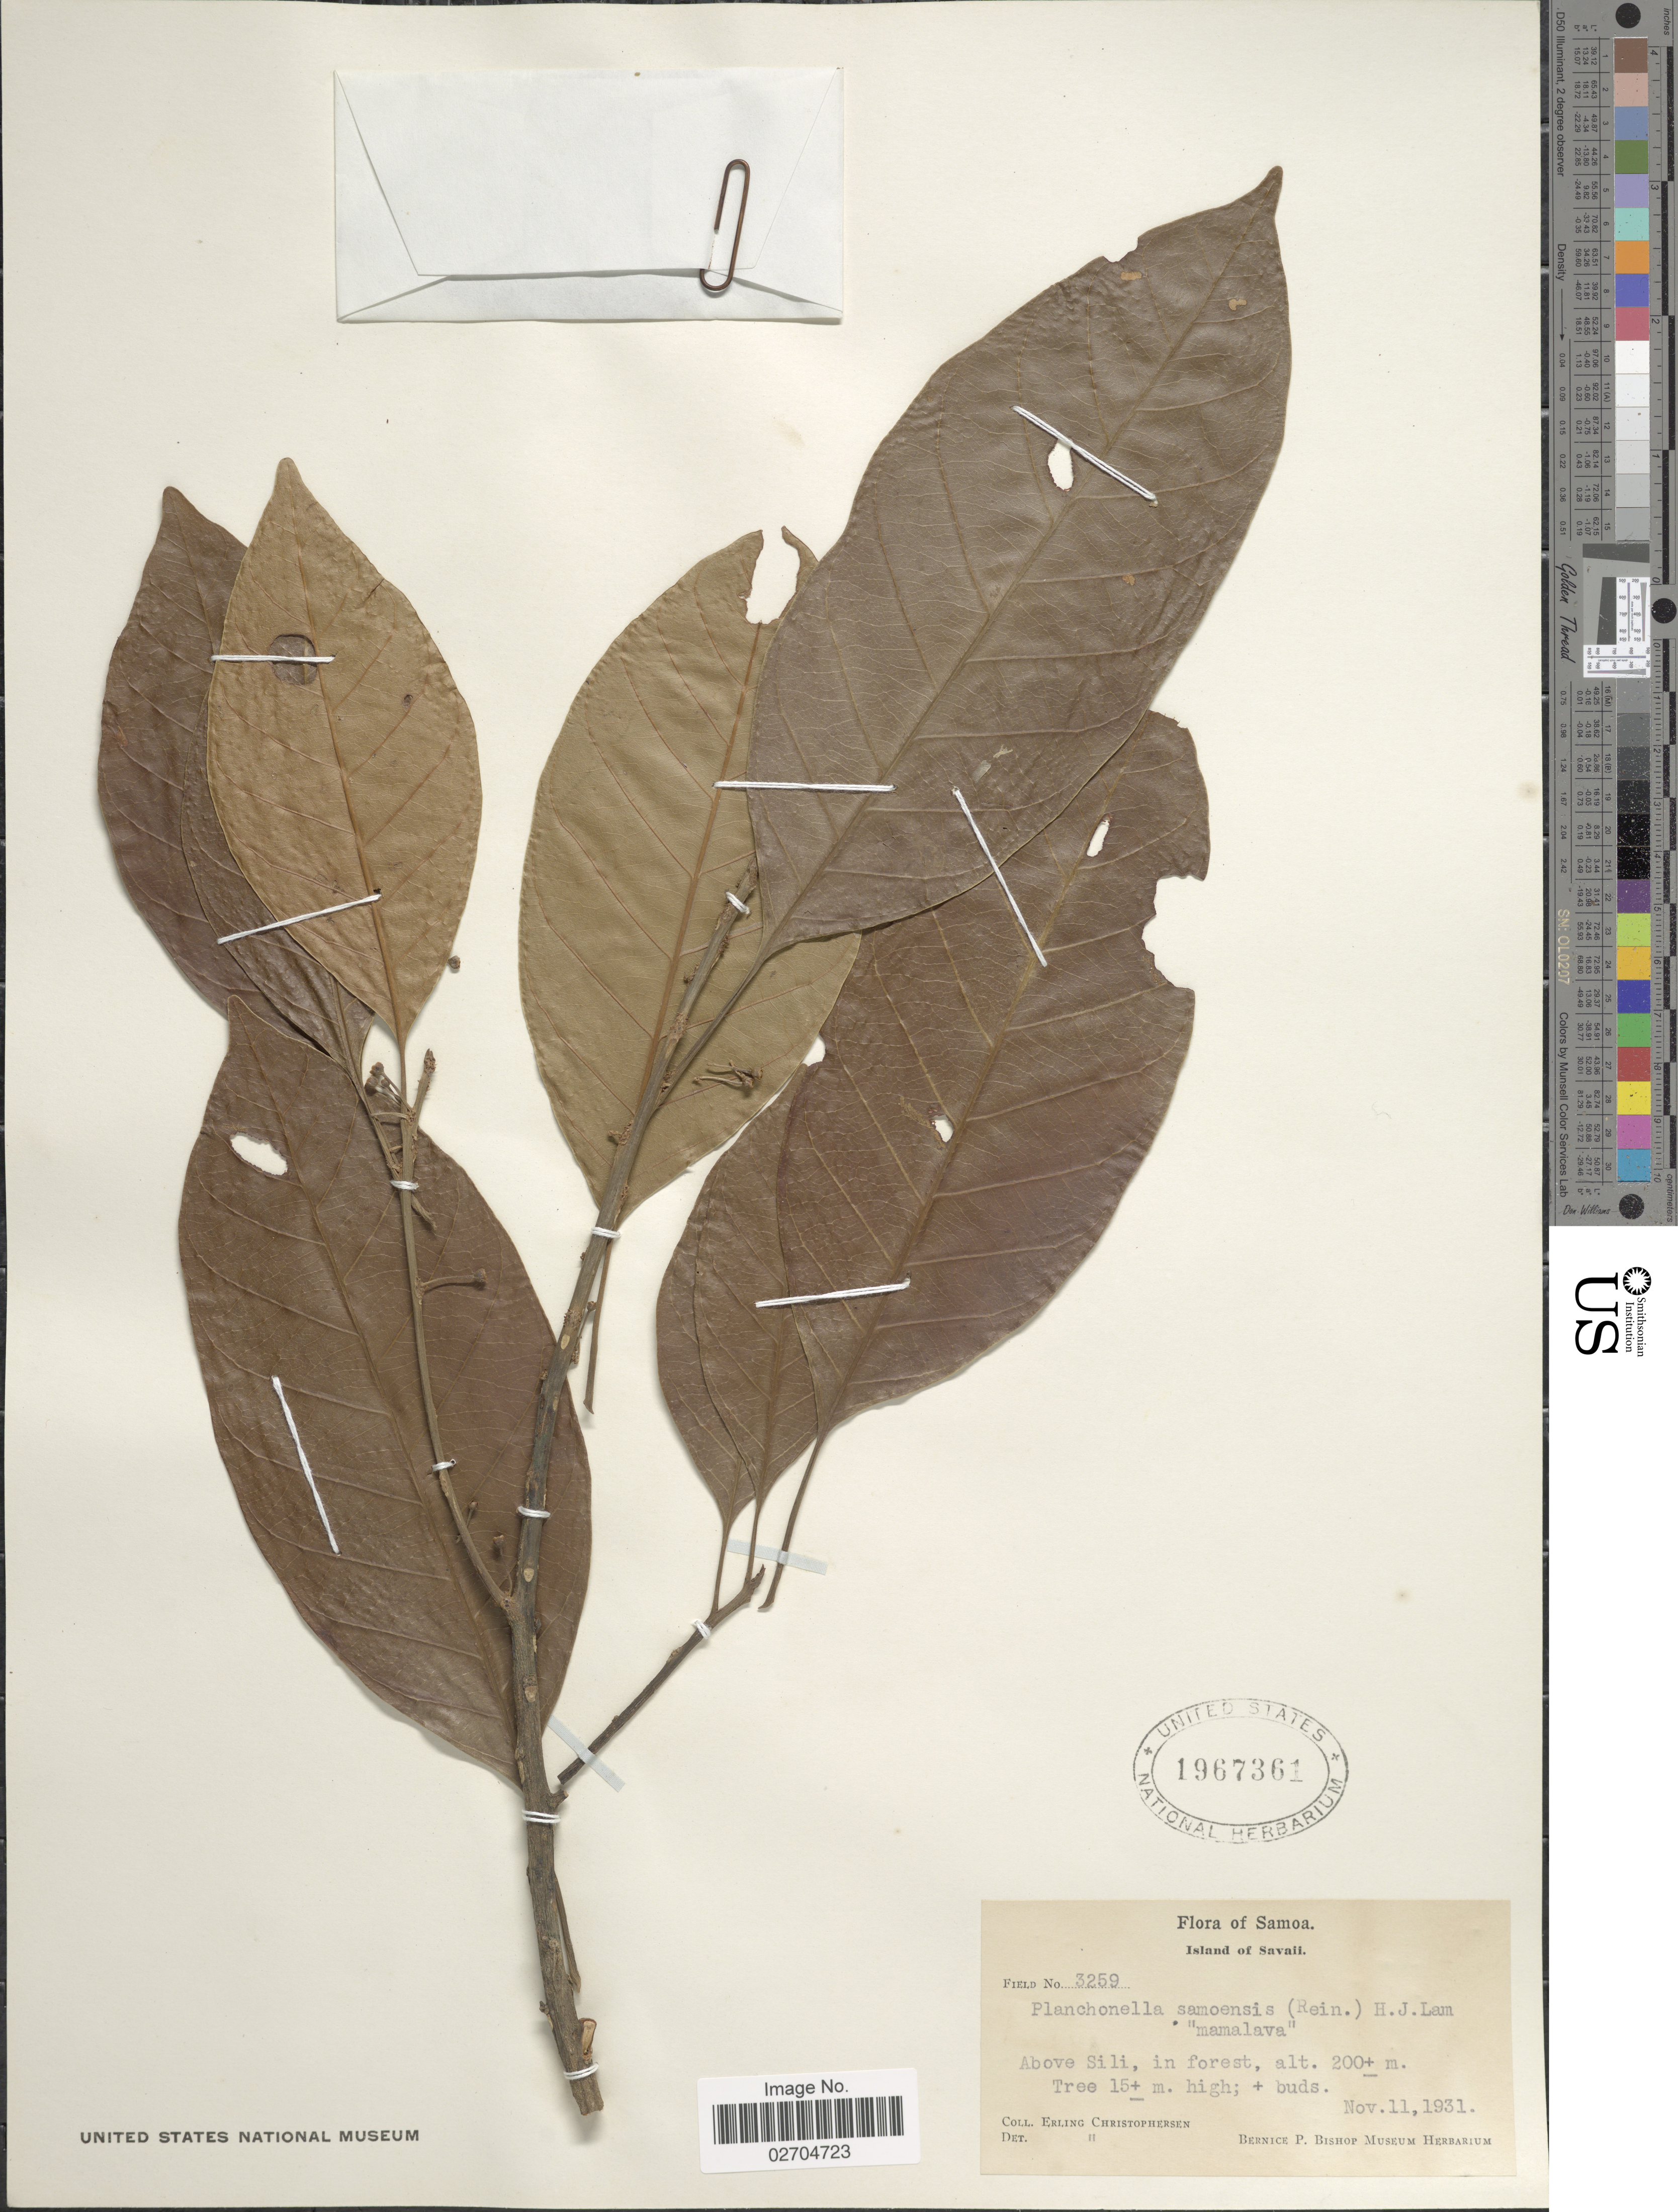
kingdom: Plantae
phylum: Tracheophyta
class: Magnoliopsida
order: Ericales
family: Sapotaceae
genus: Planchonella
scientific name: Planchonella torricellensis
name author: (K. Schum.) H.J. Lam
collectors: E. Christophersen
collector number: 3259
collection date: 1931-11-11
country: Samoa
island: Savai'i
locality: Samoa. Island of Savaii. Above Sili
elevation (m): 200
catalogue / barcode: US 1967361